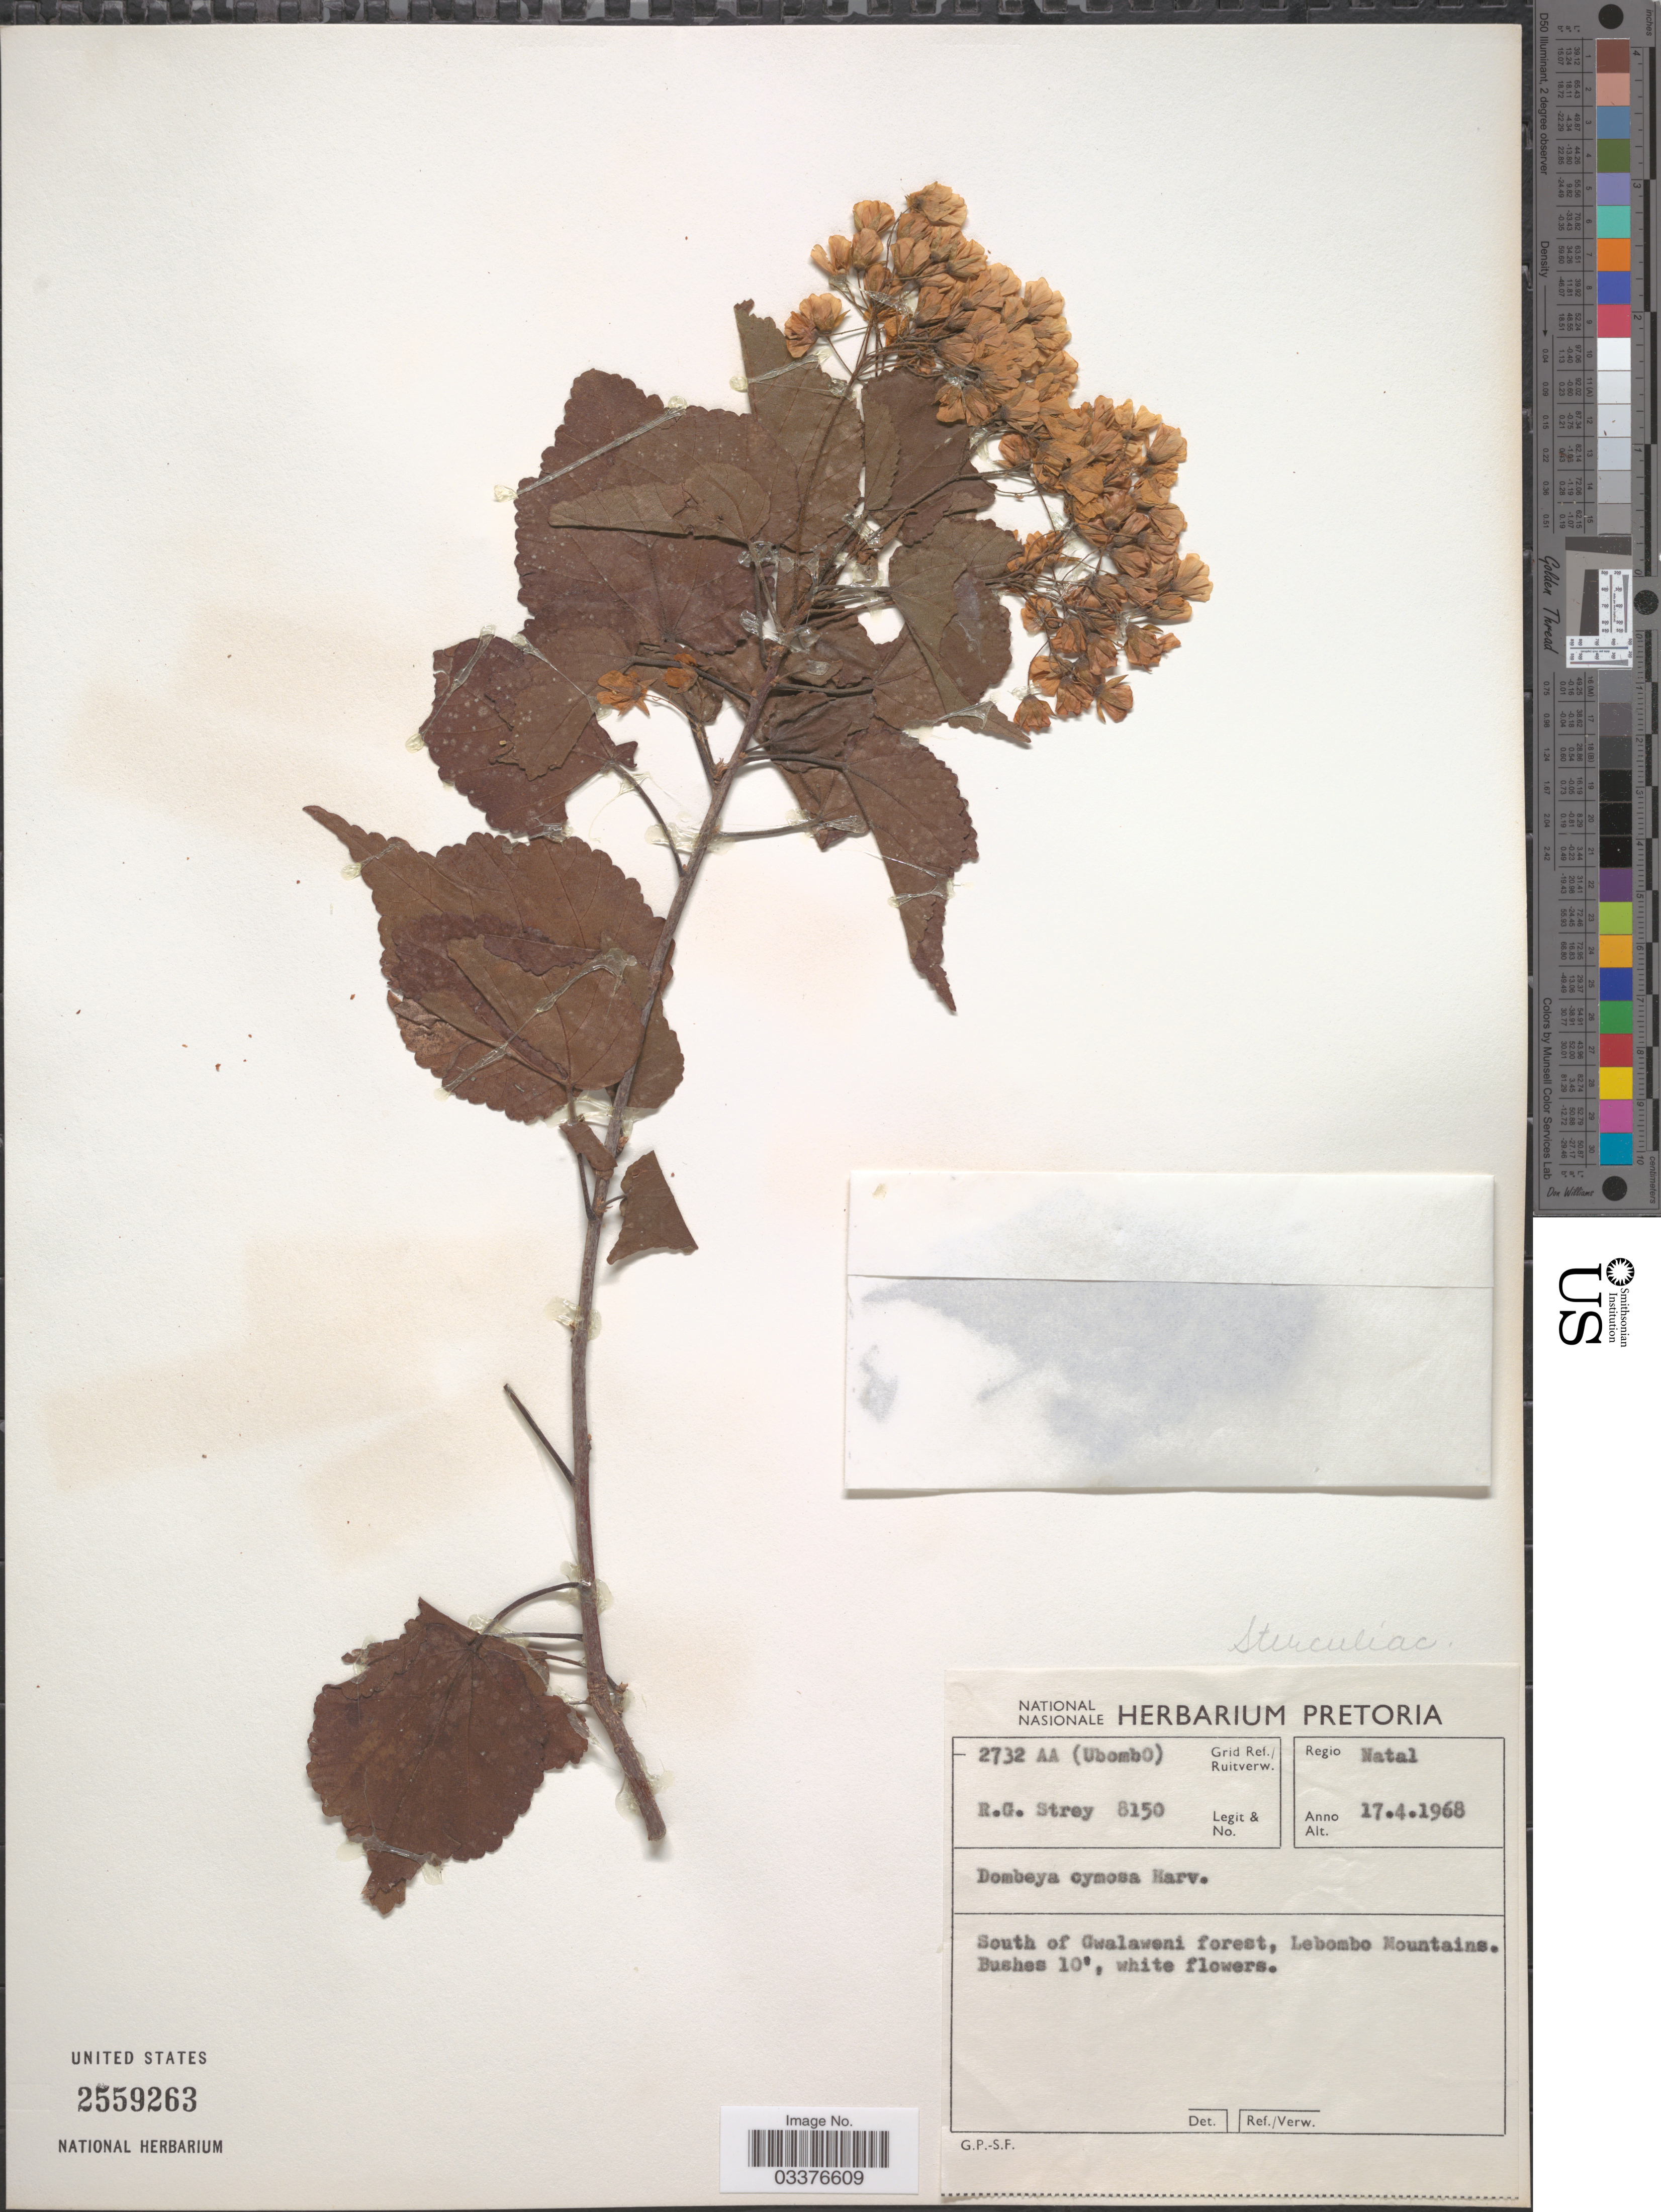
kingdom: Plantae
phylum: Tracheophyta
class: Magnoliopsida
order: Malvales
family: Malvaceae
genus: Dombeya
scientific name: Dombeya cymosa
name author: Harv.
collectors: R. G. Strey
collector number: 8150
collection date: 1968-04-17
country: South Africa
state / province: KwaZulu-Natal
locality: Regio Natal. Grid Ref./Ruitverw. 2732 AA (UbombO). South of Gwalaweni forest, Lebombo Mountains.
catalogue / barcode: US 2559263